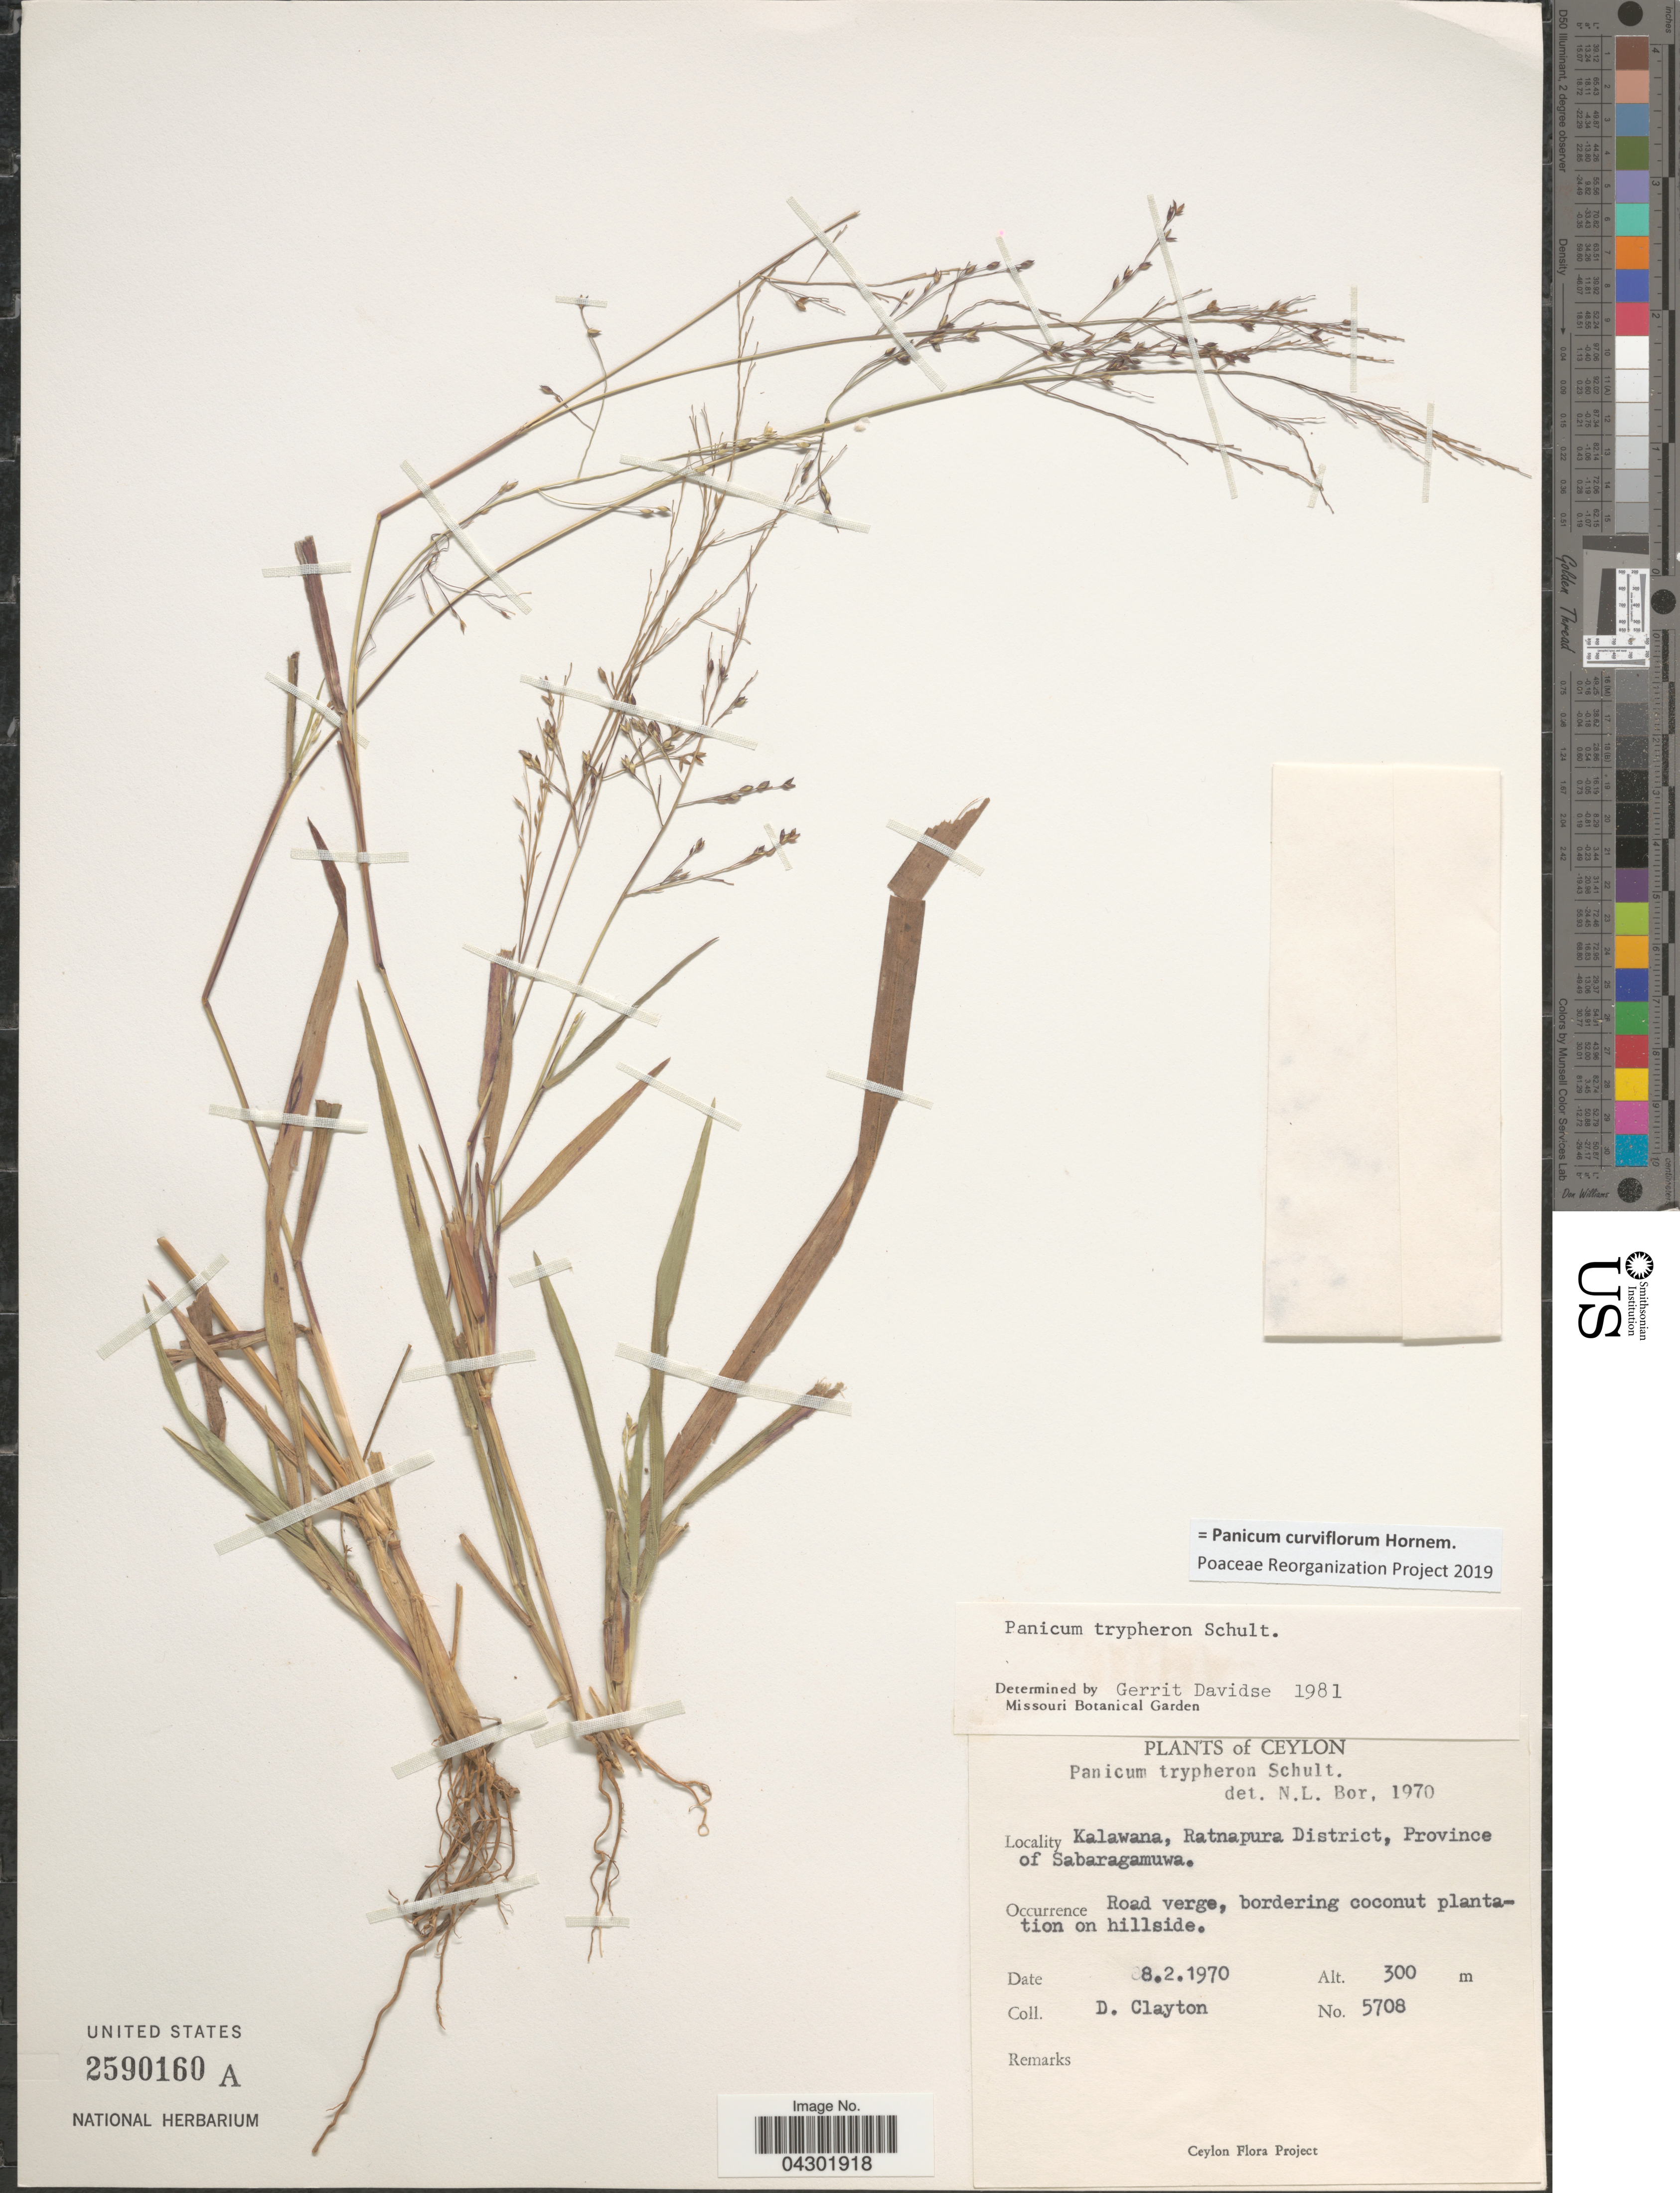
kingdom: Plantae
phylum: Tracheophyta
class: Liliopsida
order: Poales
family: Poaceae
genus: Panicum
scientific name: Panicum curviflorum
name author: Hornem.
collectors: D. Clayton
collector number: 5708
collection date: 1970-02-08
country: Sri Lanka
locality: Ceylon. Kalawana, Ratnapura District, Province of Sabaragamuwa. Road verge, bordering coconut plantation on hillside.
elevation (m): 300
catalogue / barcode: US 2590160A